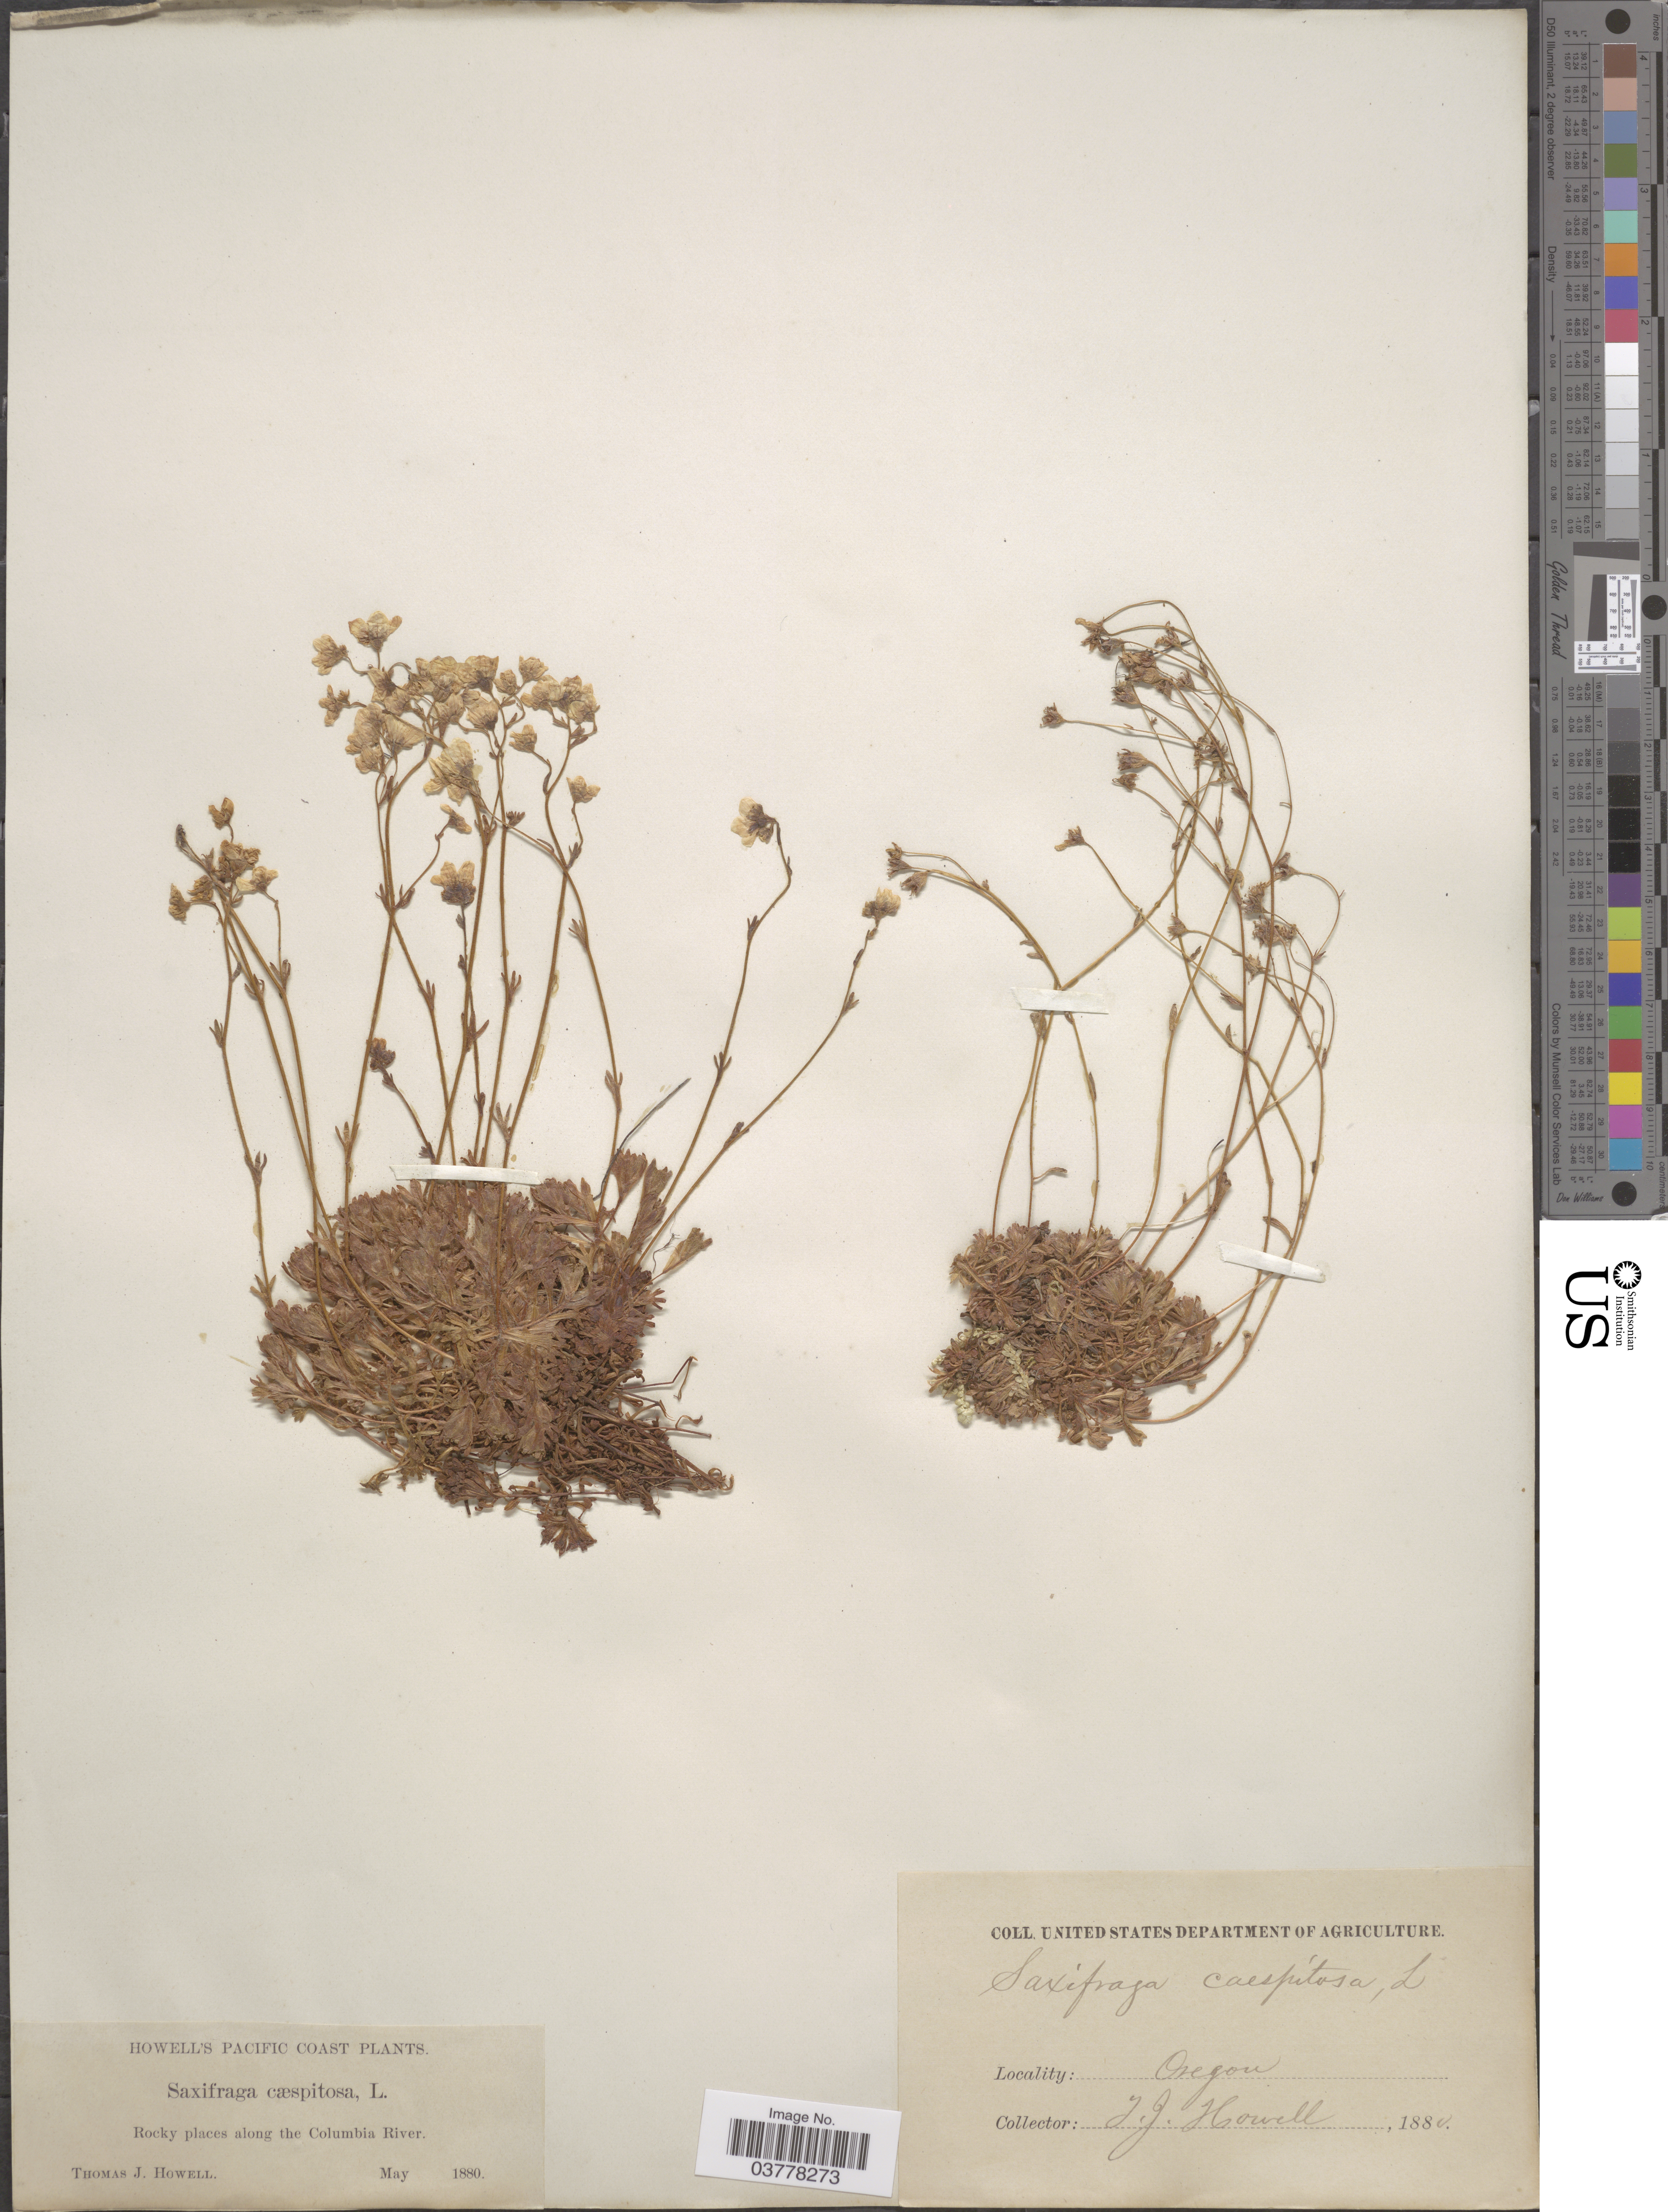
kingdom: Plantae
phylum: Tracheophyta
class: Magnoliopsida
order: Saxifragales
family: Saxifragaceae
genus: Saxifraga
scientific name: Saxifraga caespitosa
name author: L.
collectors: T. J. Howell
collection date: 1880-05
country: United States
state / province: Oregon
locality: Pacific Coast. Rocky places along the Columbia River.